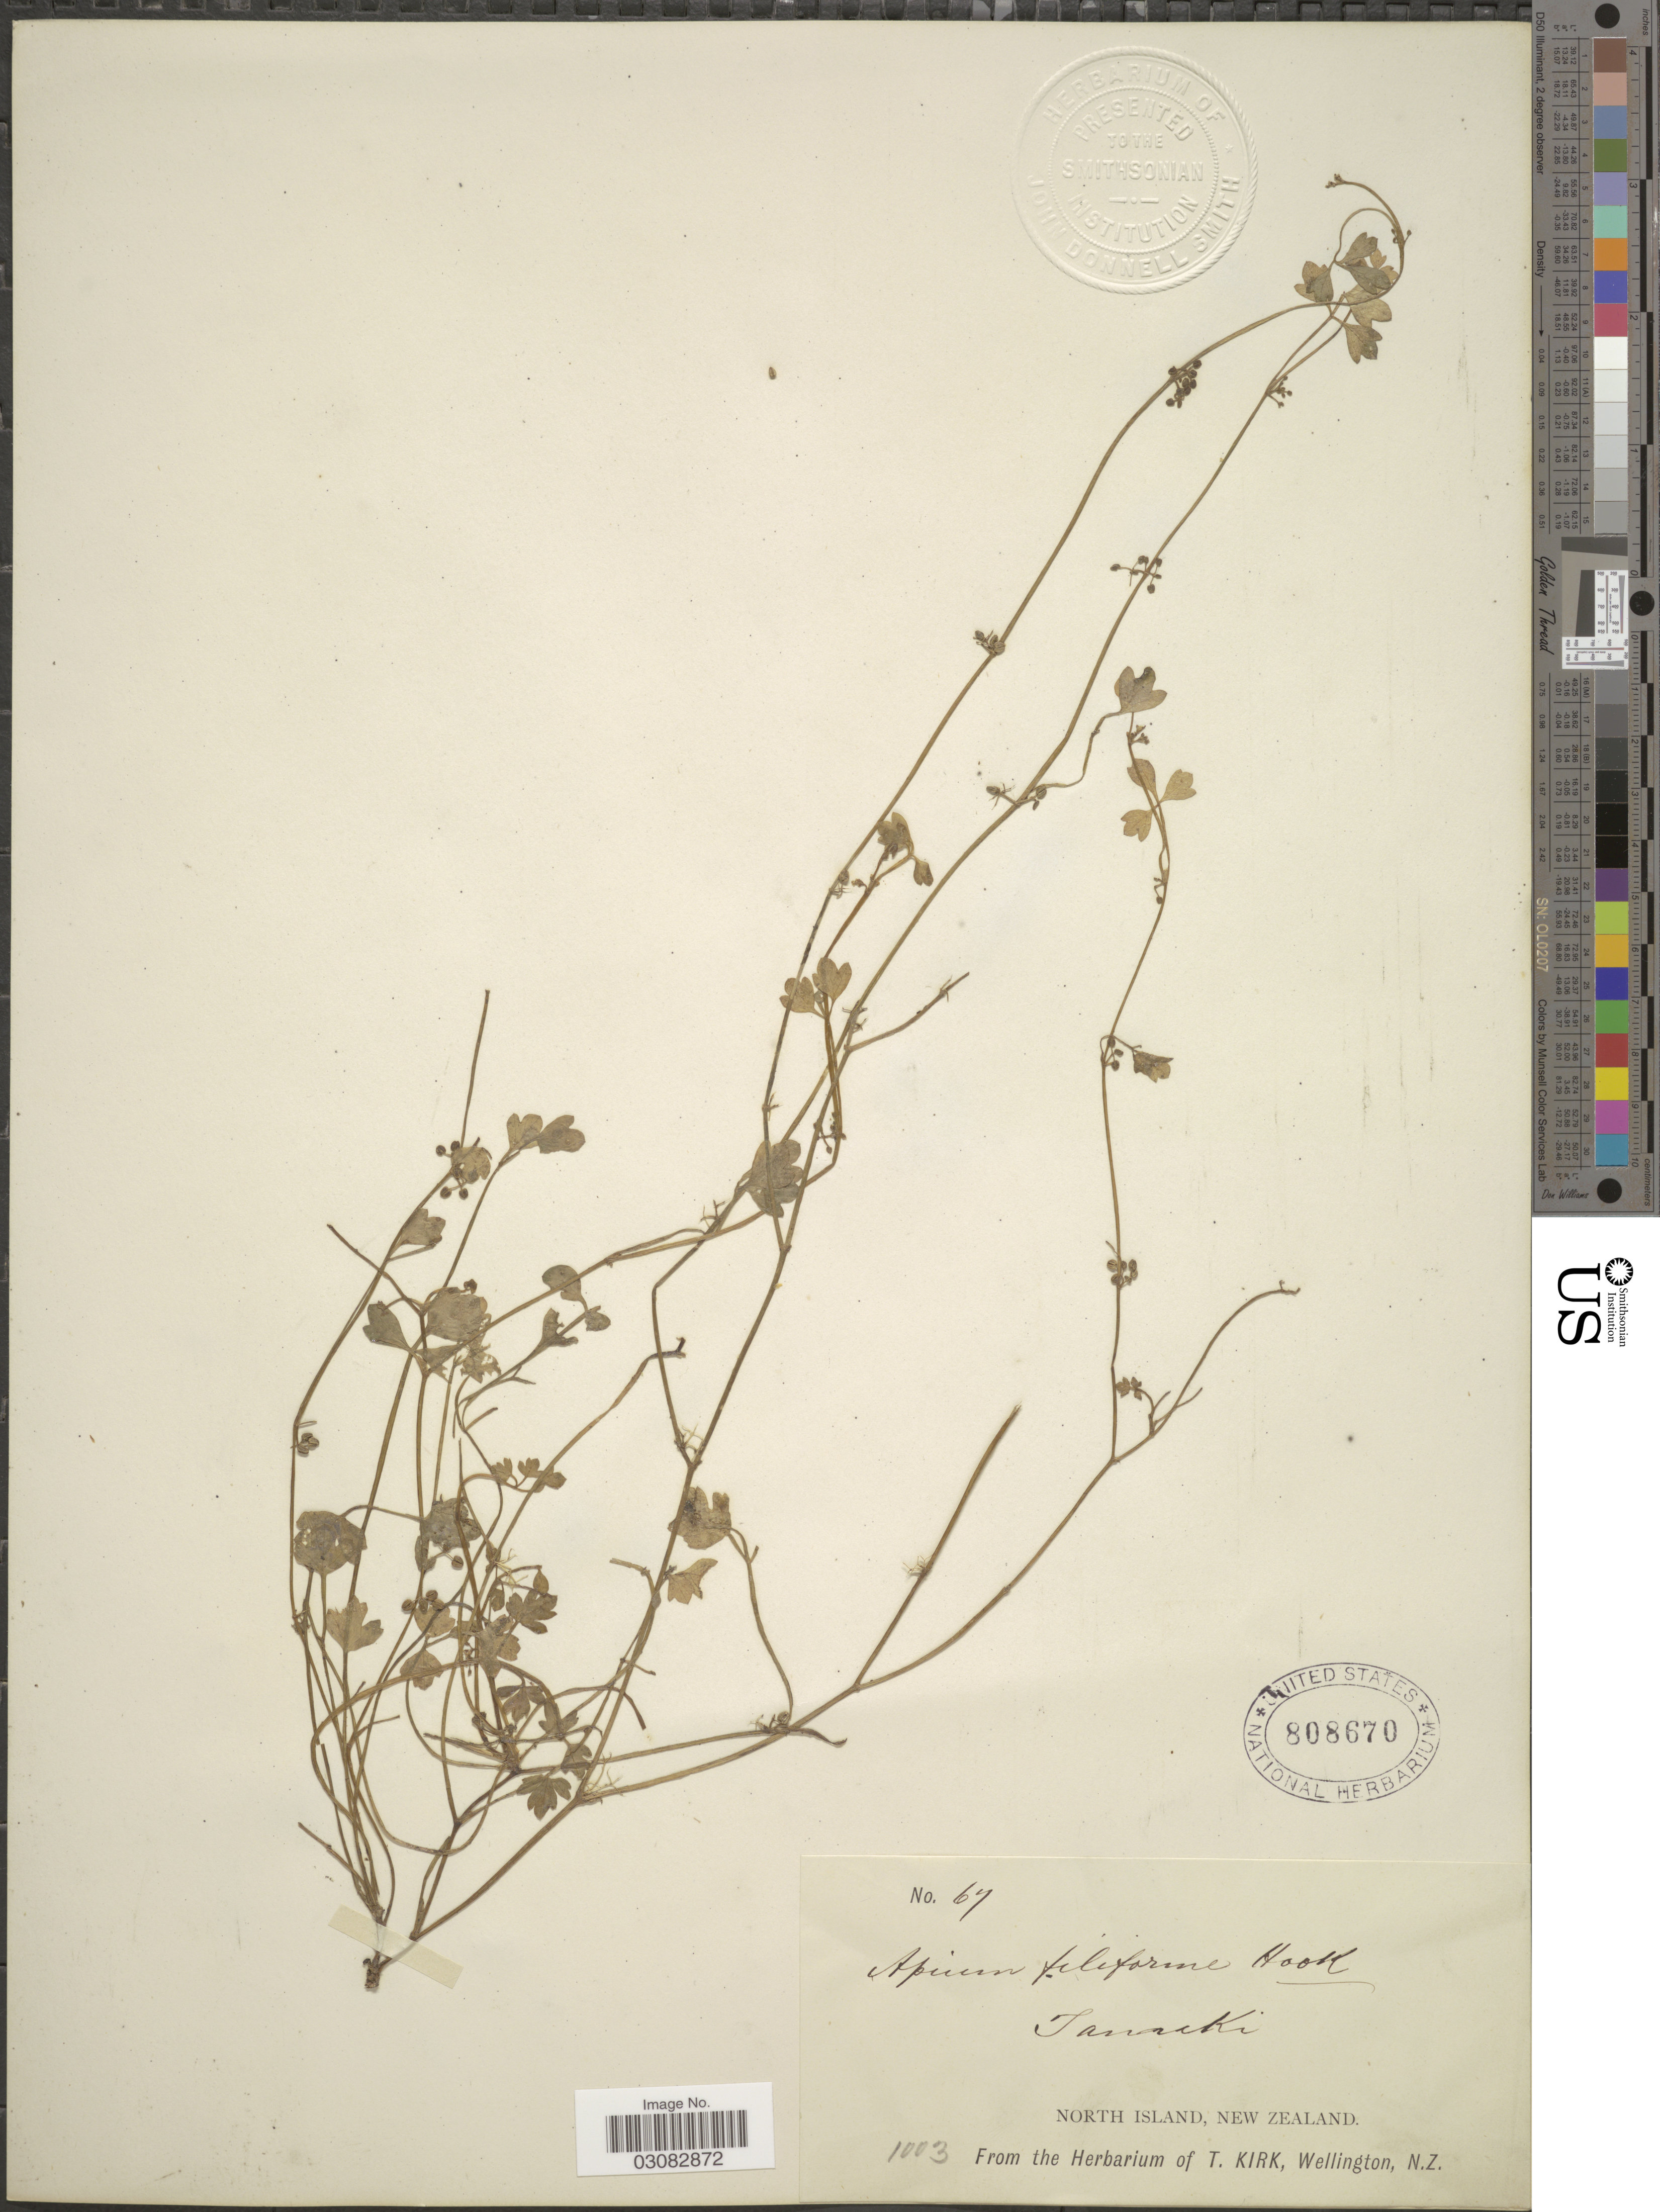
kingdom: Plantae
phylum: Tracheophyta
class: Magnoliopsida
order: Apiales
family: Apiaceae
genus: Apium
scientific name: Apium prostratum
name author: Labill. ex Vent.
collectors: ex herb. T. Kirk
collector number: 67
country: New Zealand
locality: Tanaaki, North Island.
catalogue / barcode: US 808670